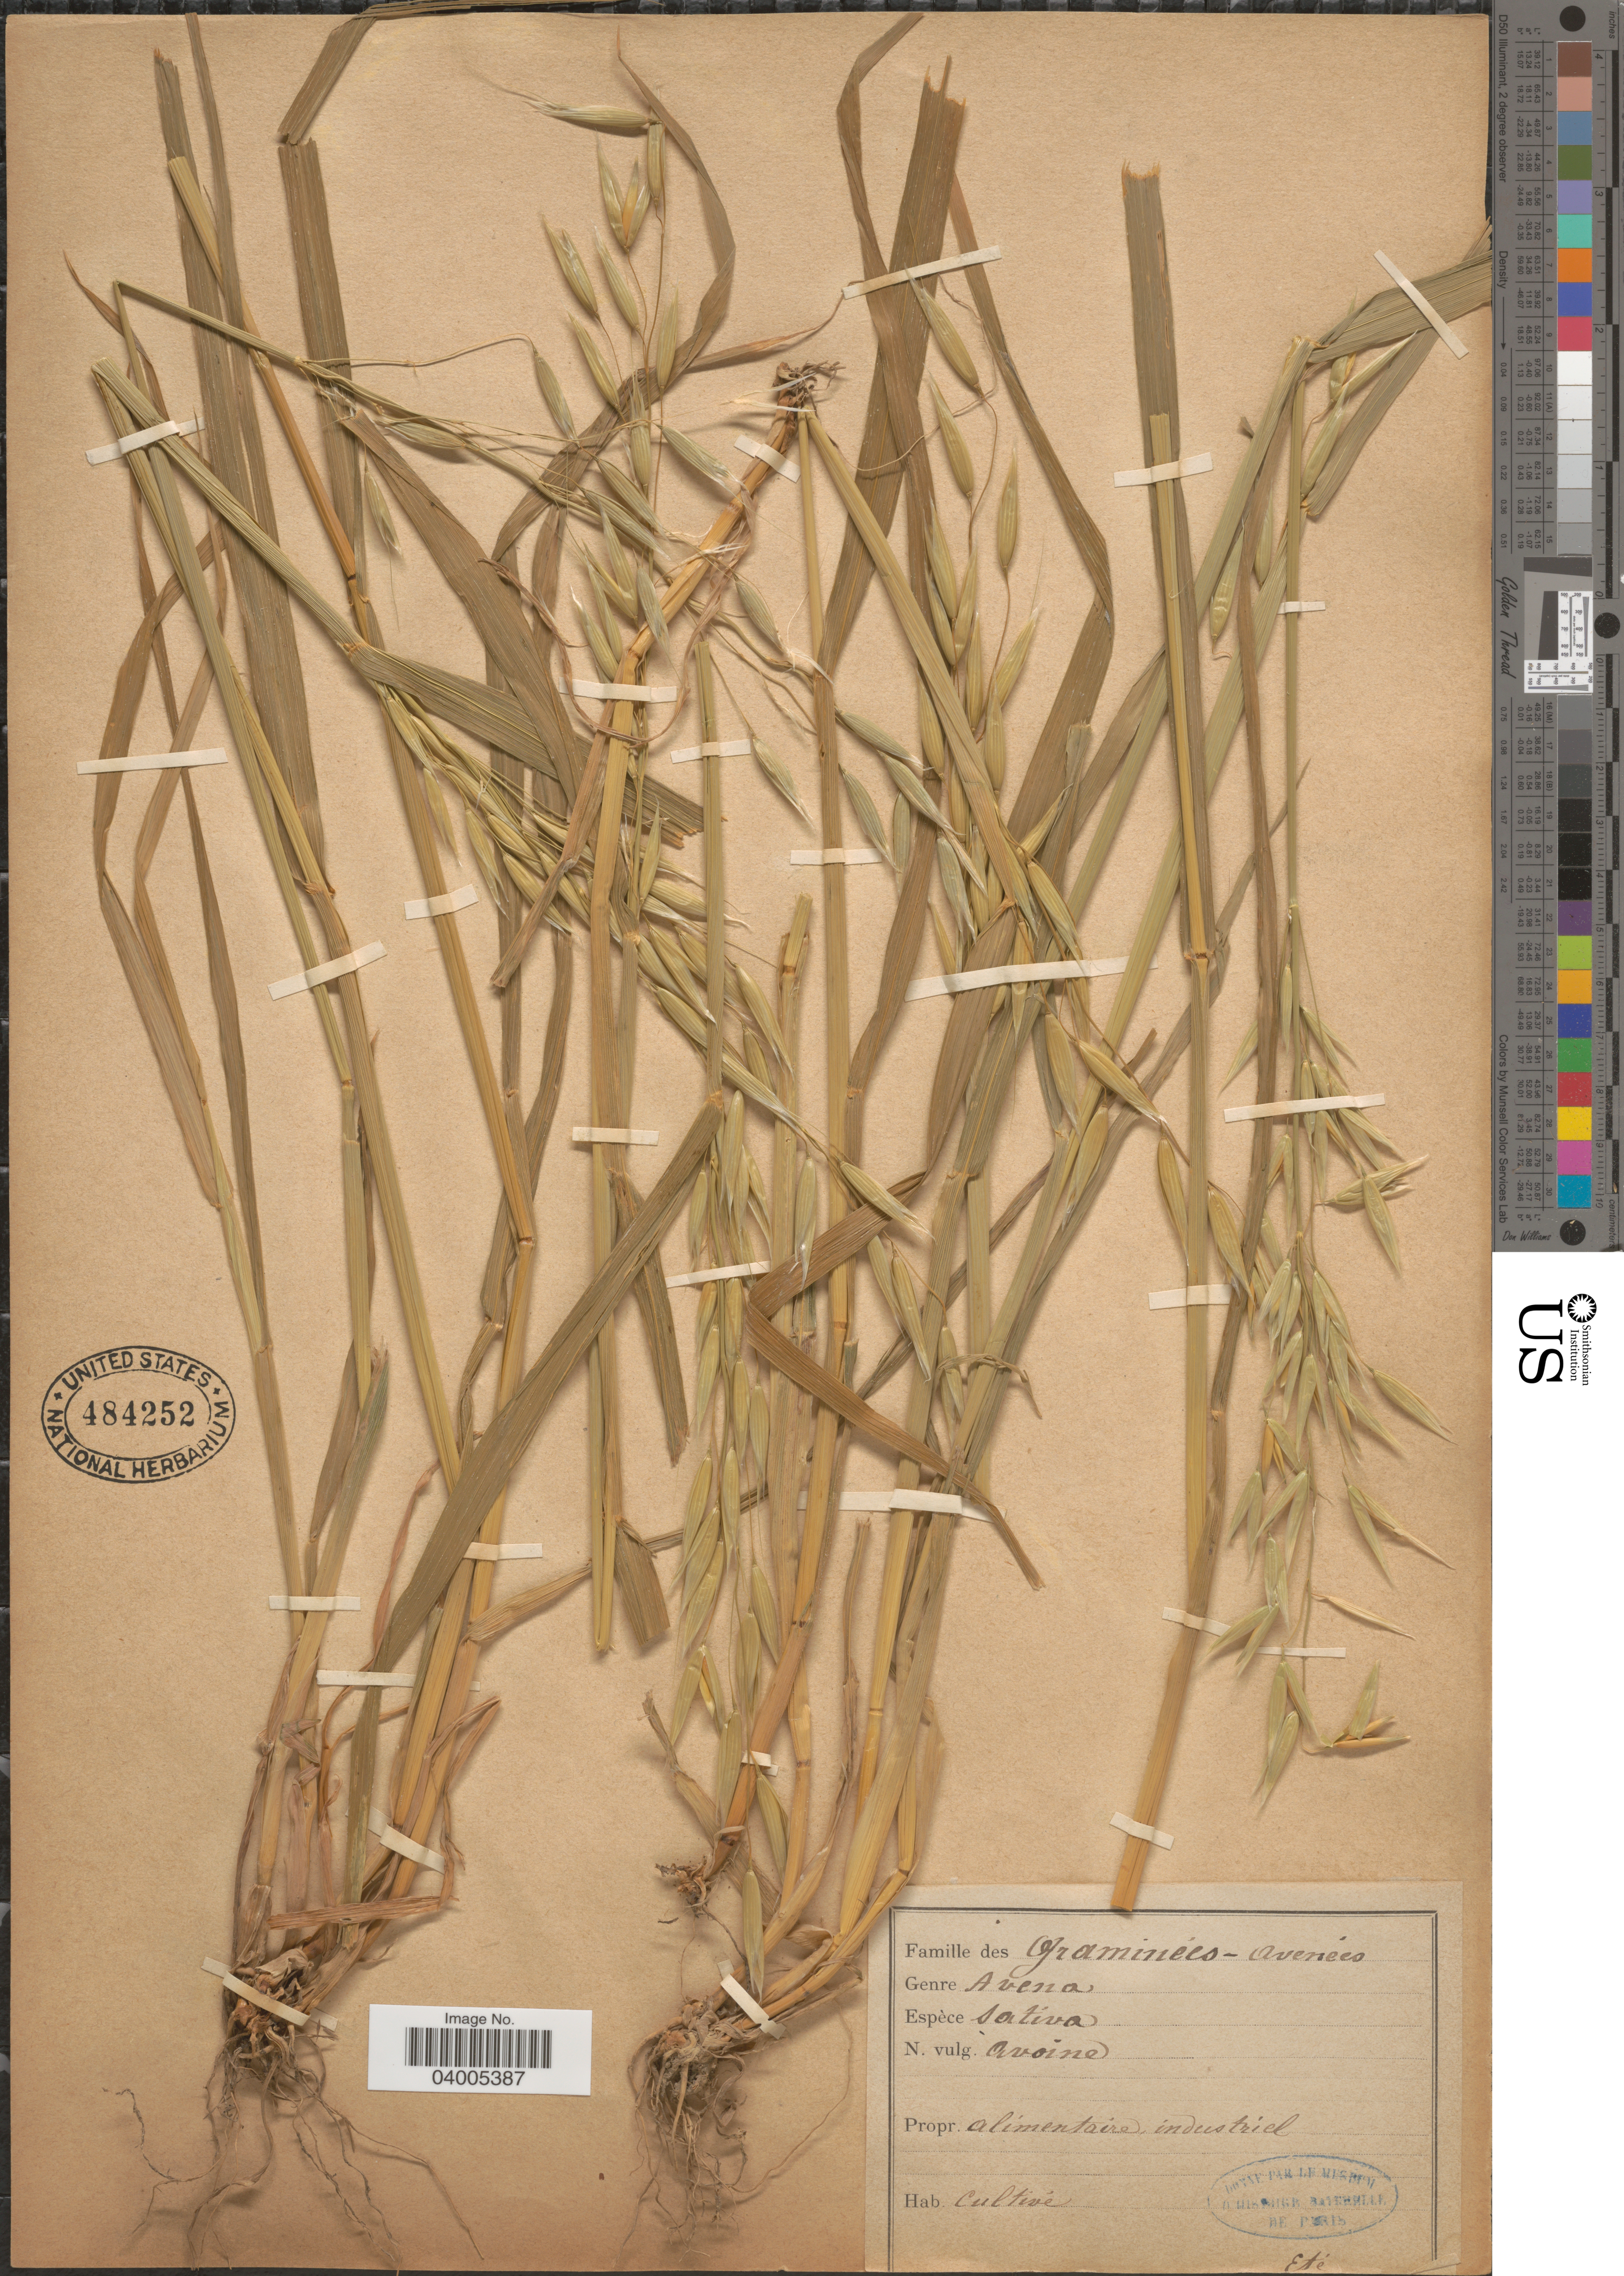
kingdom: Plantae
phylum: Tracheophyta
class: Liliopsida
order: Poales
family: Poaceae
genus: Avena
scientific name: Avena sativa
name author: L.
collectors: Eté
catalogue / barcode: US 484252